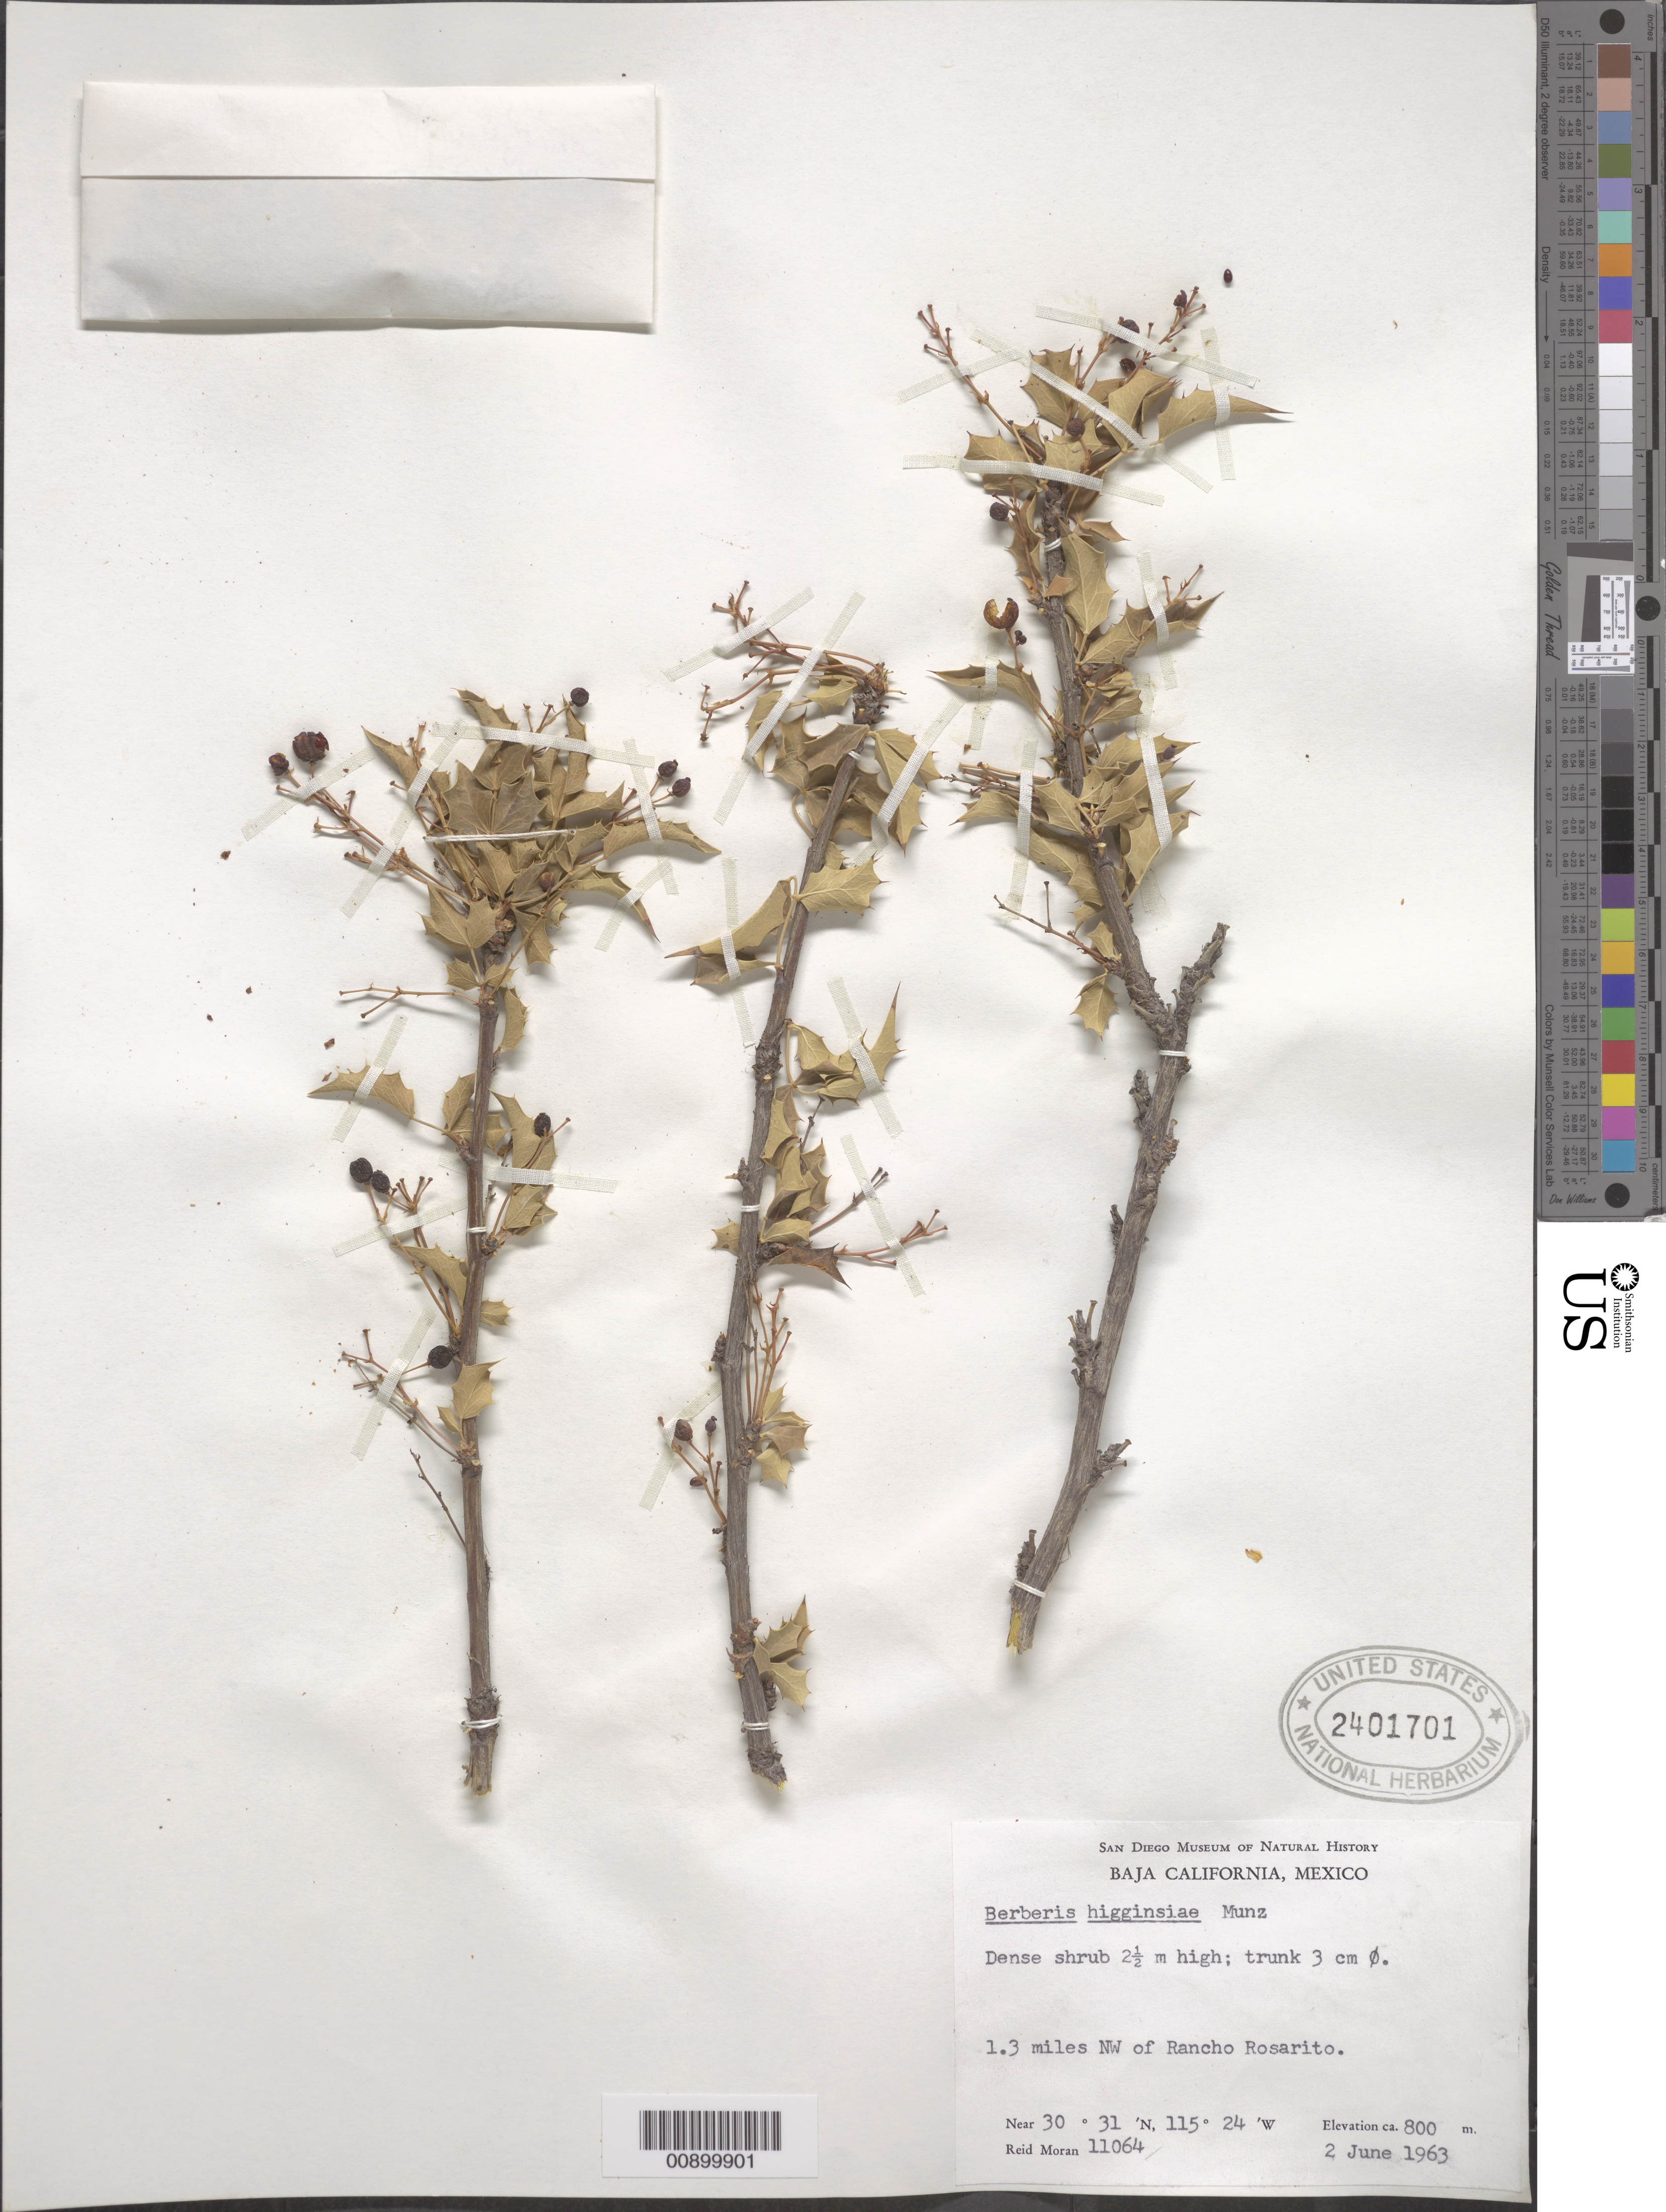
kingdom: Plantae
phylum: Tracheophyta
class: Magnoliopsida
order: Ranunculales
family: Berberidaceae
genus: Mahonia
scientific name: Mahonia higginsae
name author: (Munz) Ahrendt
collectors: R. V. Moran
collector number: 11064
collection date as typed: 02 Jun 1963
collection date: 1963-06-02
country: Mexico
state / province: Baja California Norte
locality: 1.3 miles NW of Rancho Rosarito.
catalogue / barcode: US 2401701